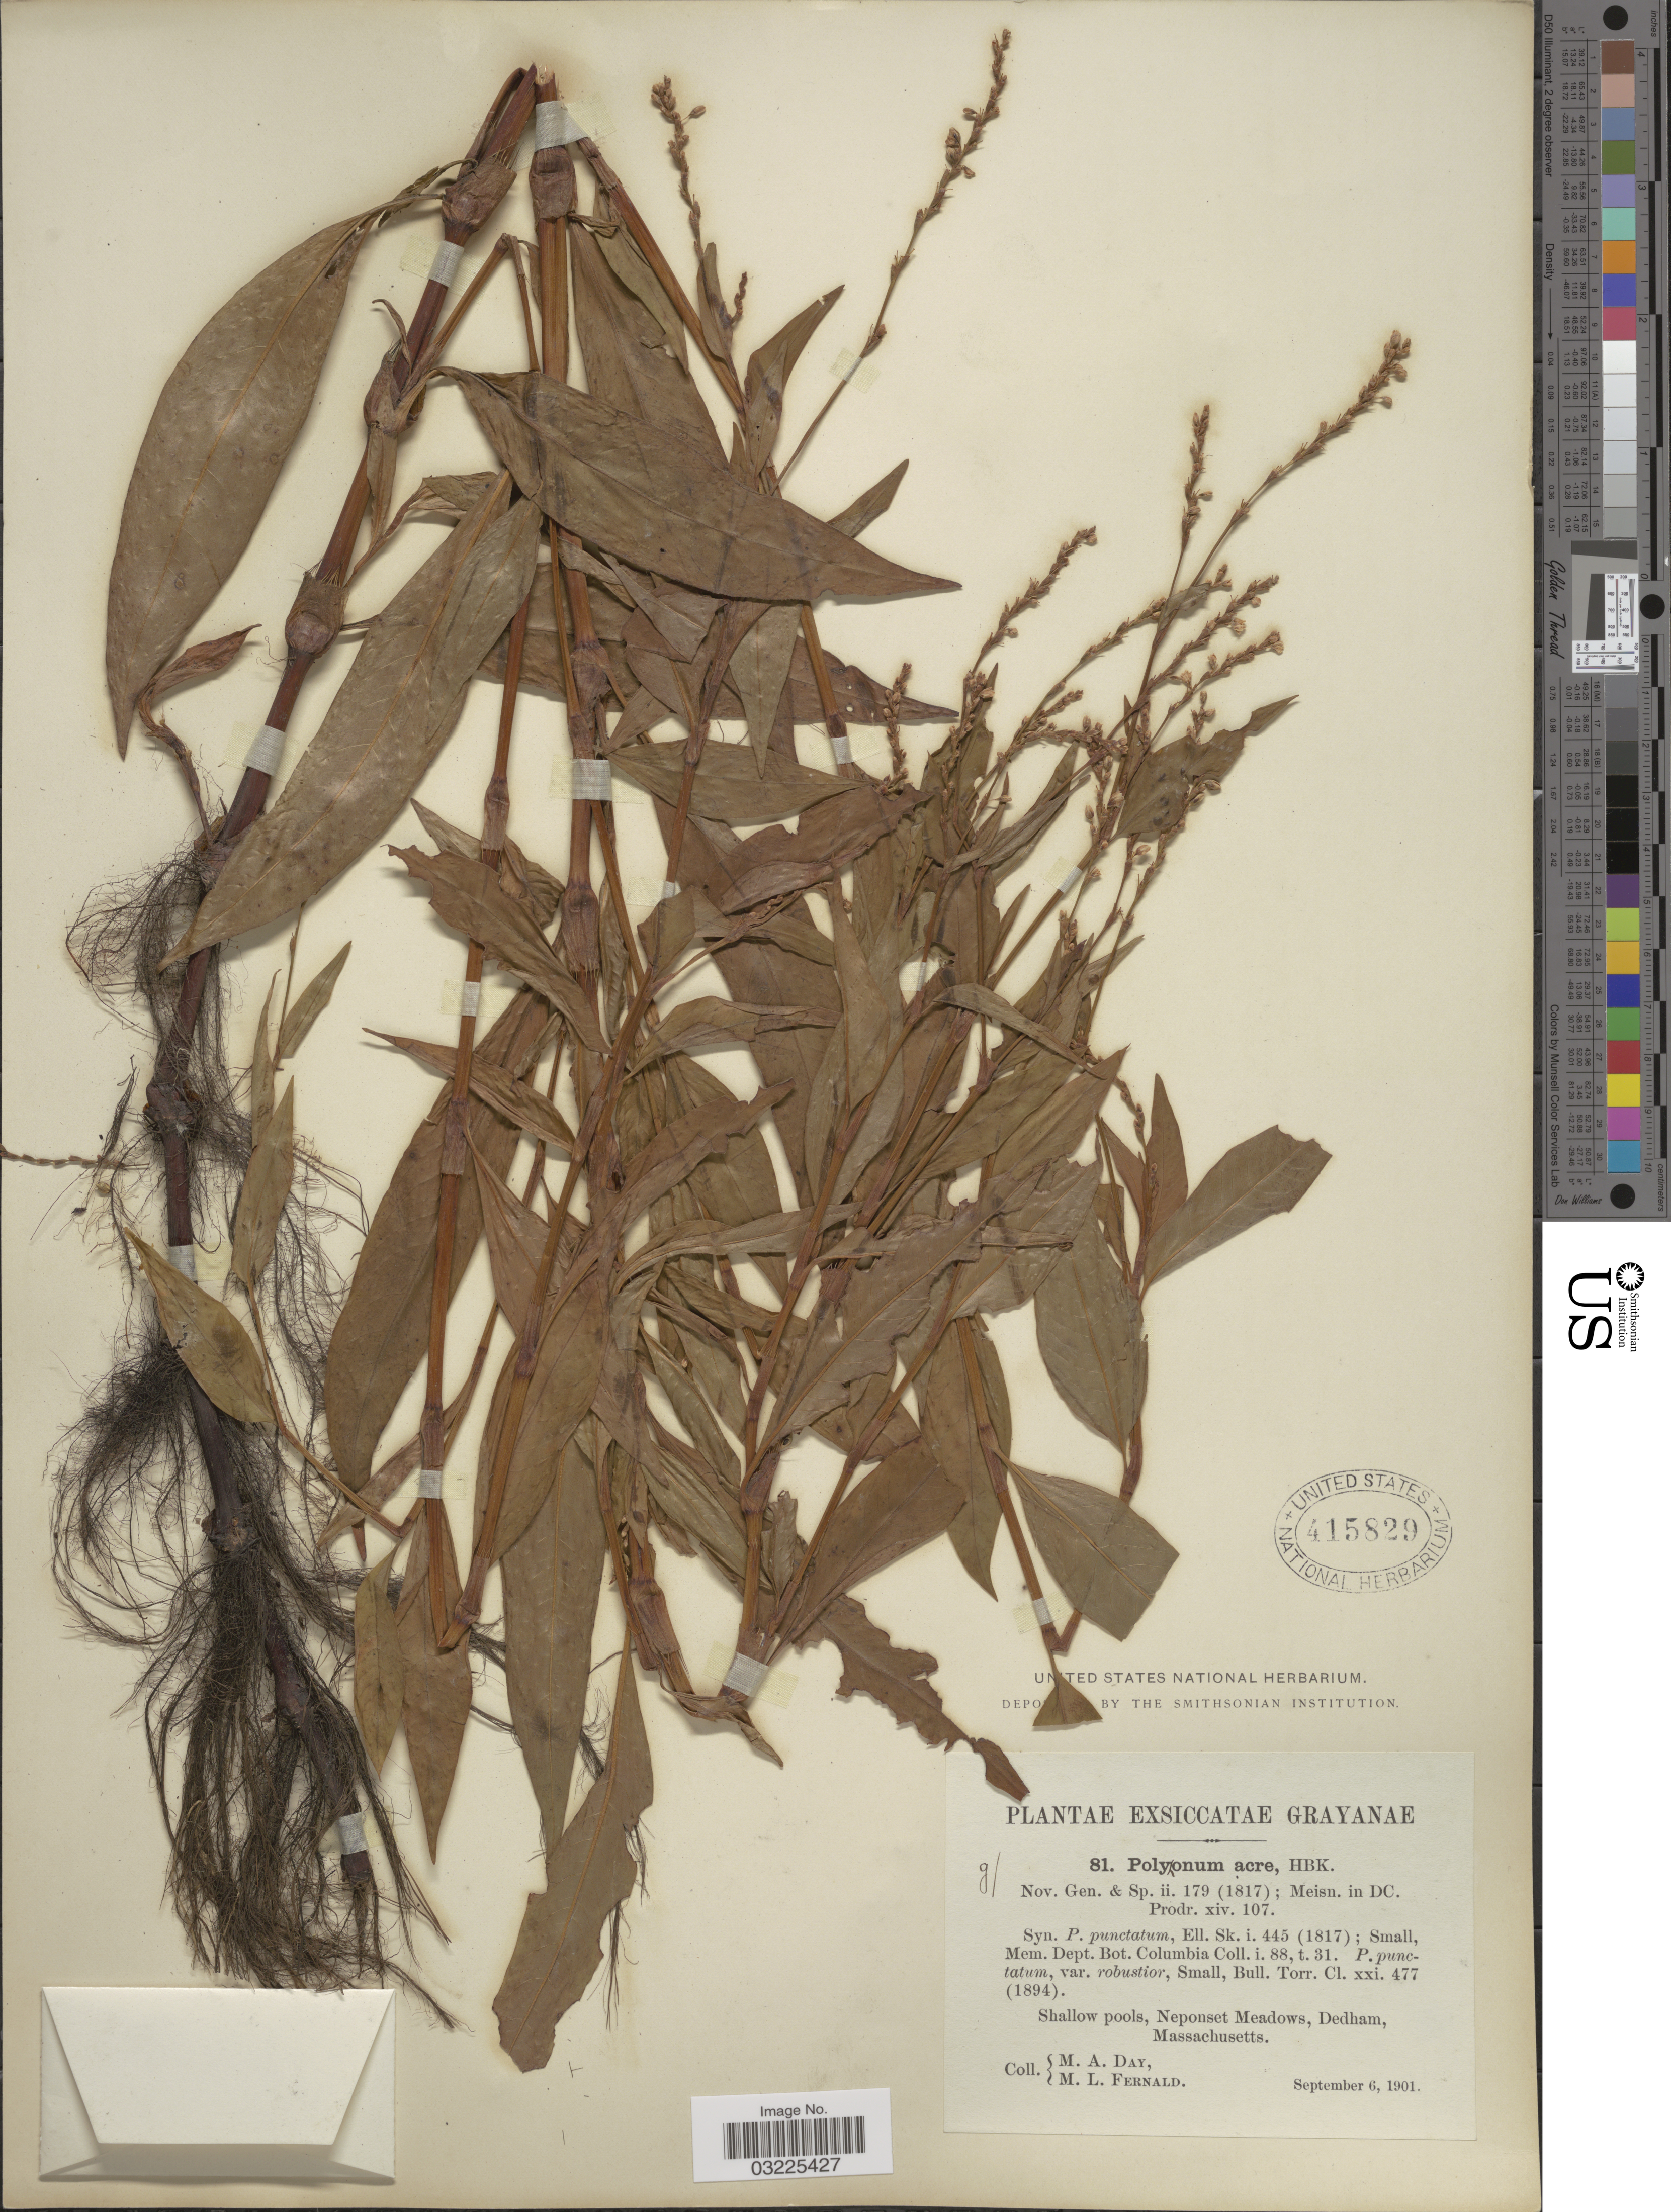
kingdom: Plantae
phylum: Tracheophyta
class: Magnoliopsida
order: Caryophyllales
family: Polygonaceae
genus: Persicaria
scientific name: Persicaria robustior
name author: (Small) E.P. Bicknell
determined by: Atha, D. E.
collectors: M. Day & M. L. Fernald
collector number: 81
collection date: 1901-09-06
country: United States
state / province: Massachusetts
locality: Shallow pools, Neponset Meadows, Dedham.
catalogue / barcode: US 415829